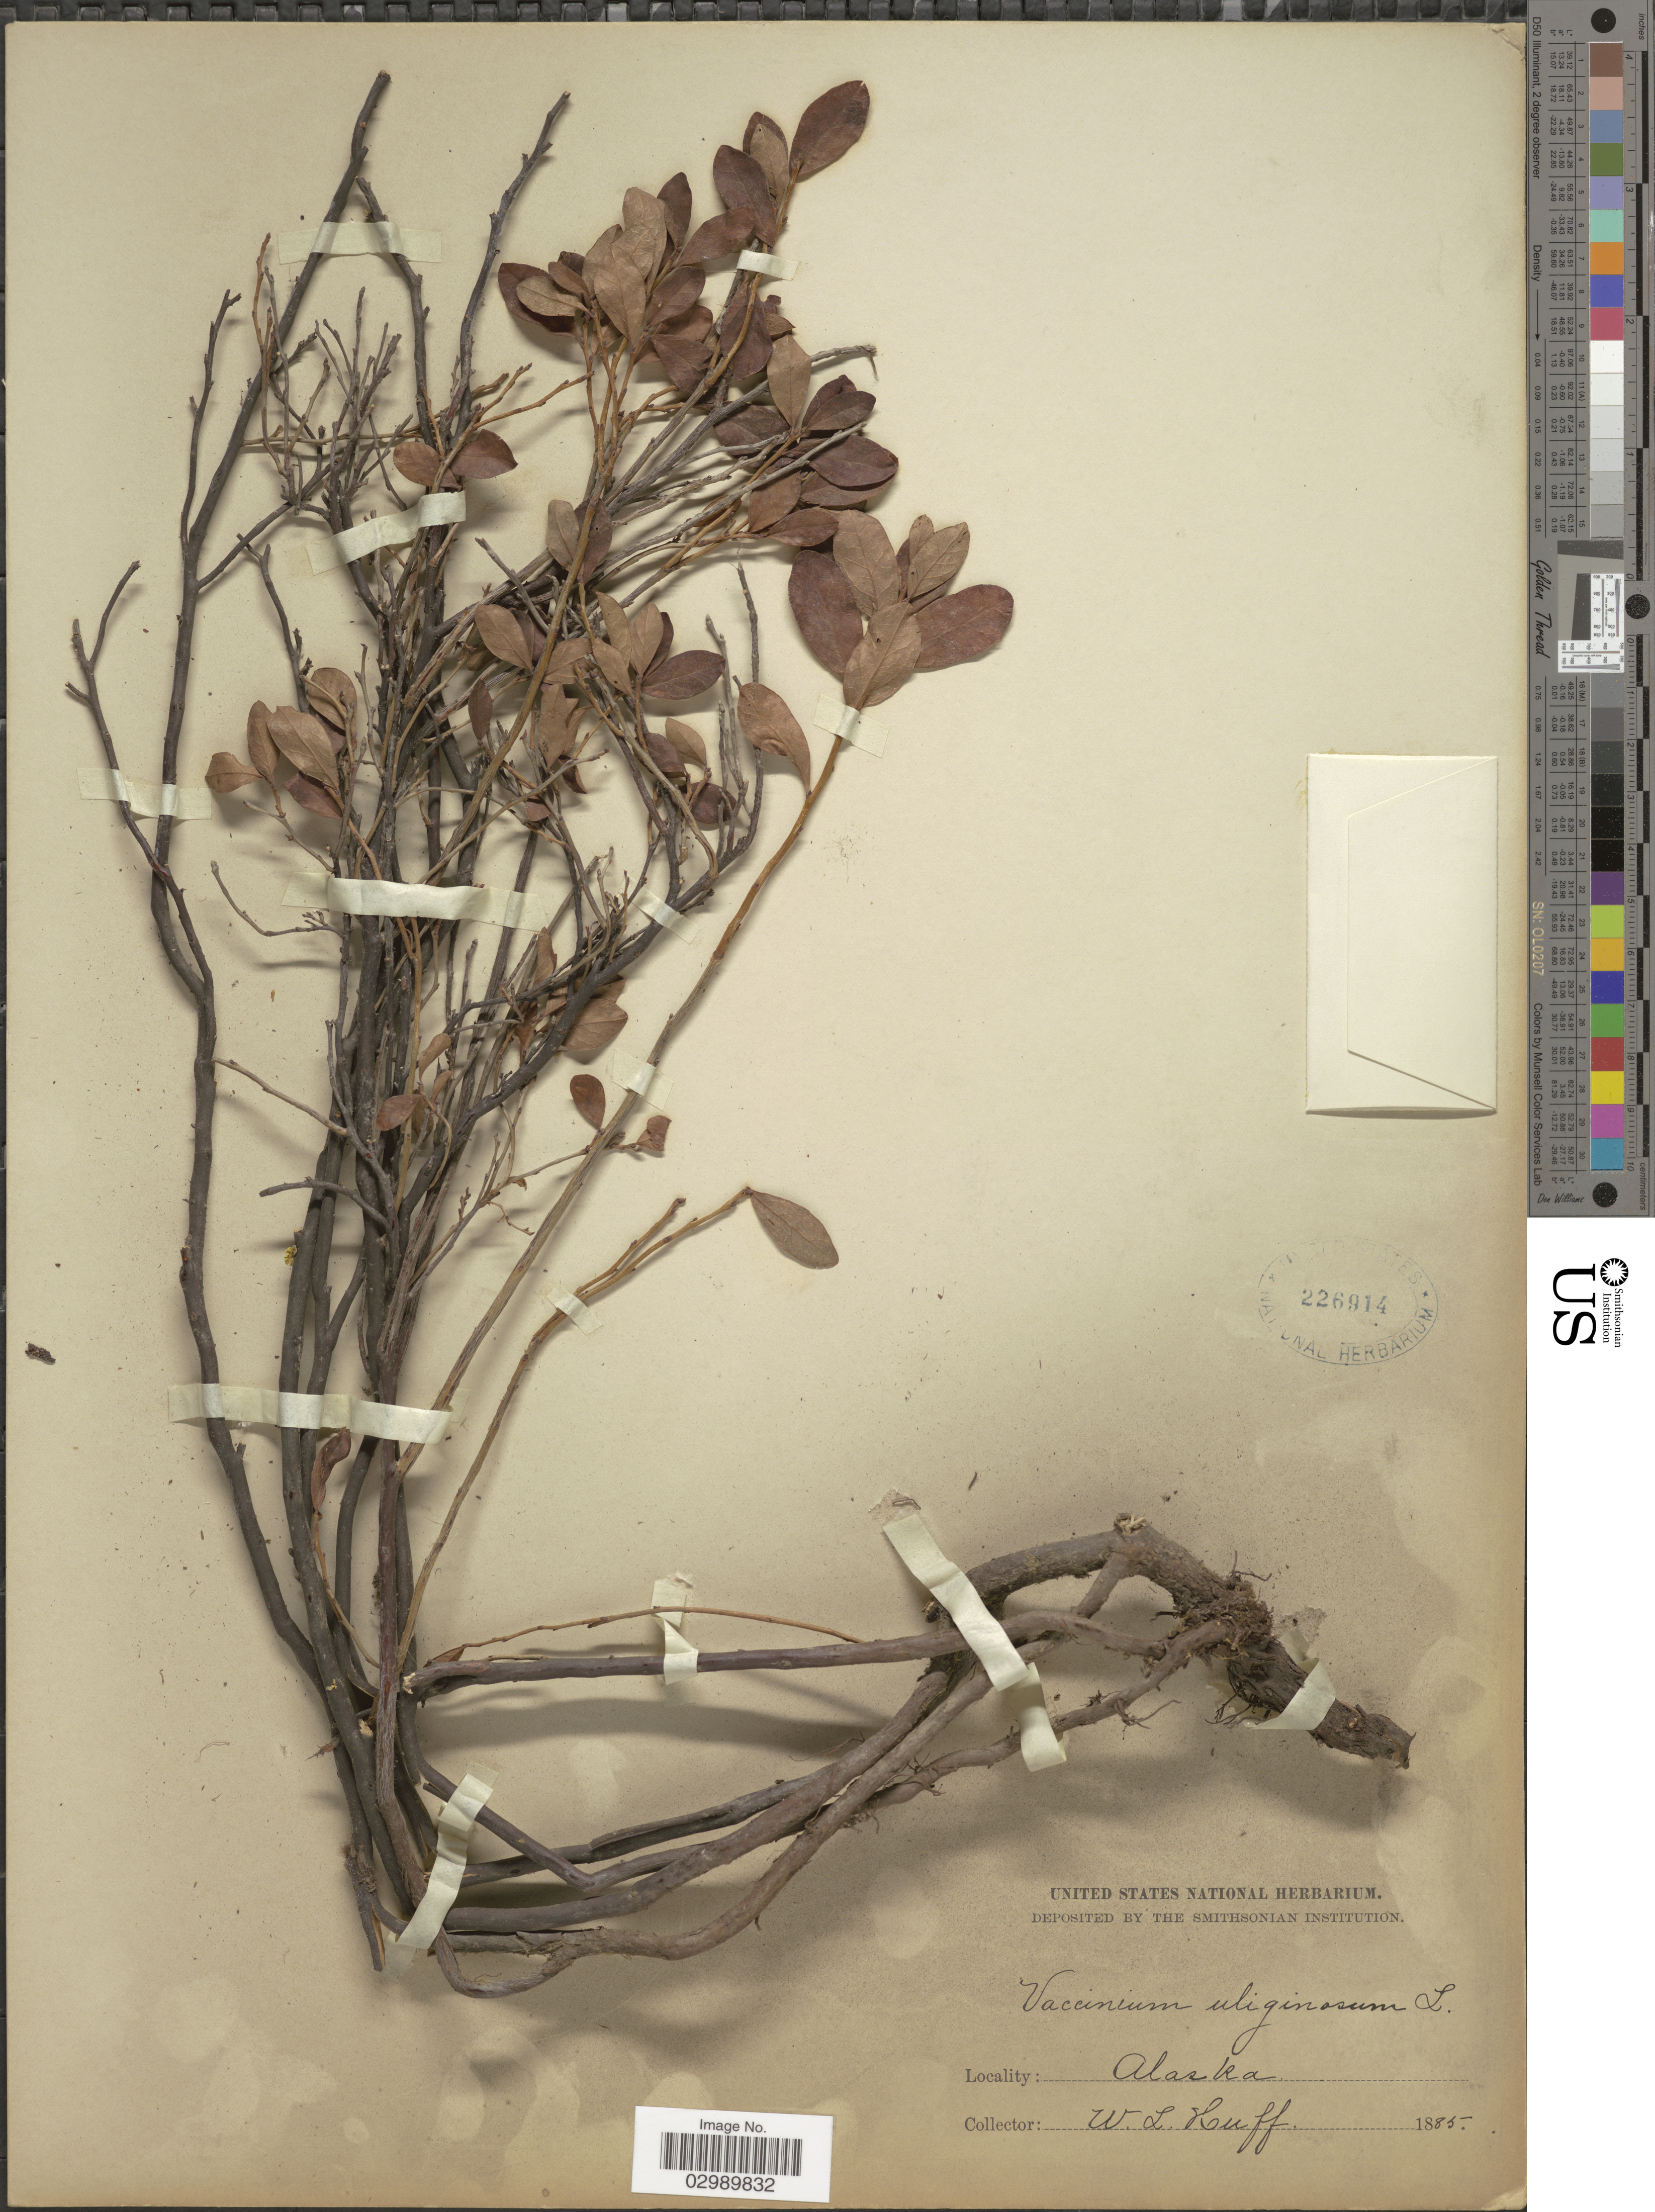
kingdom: Plantae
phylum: Tracheophyta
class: Magnoliopsida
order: Ericales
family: Ericaceae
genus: Vaccinium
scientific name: Vaccinium uliginosum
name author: L.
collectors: W. Huff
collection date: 1885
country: United States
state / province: Alaska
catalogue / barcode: US 226914